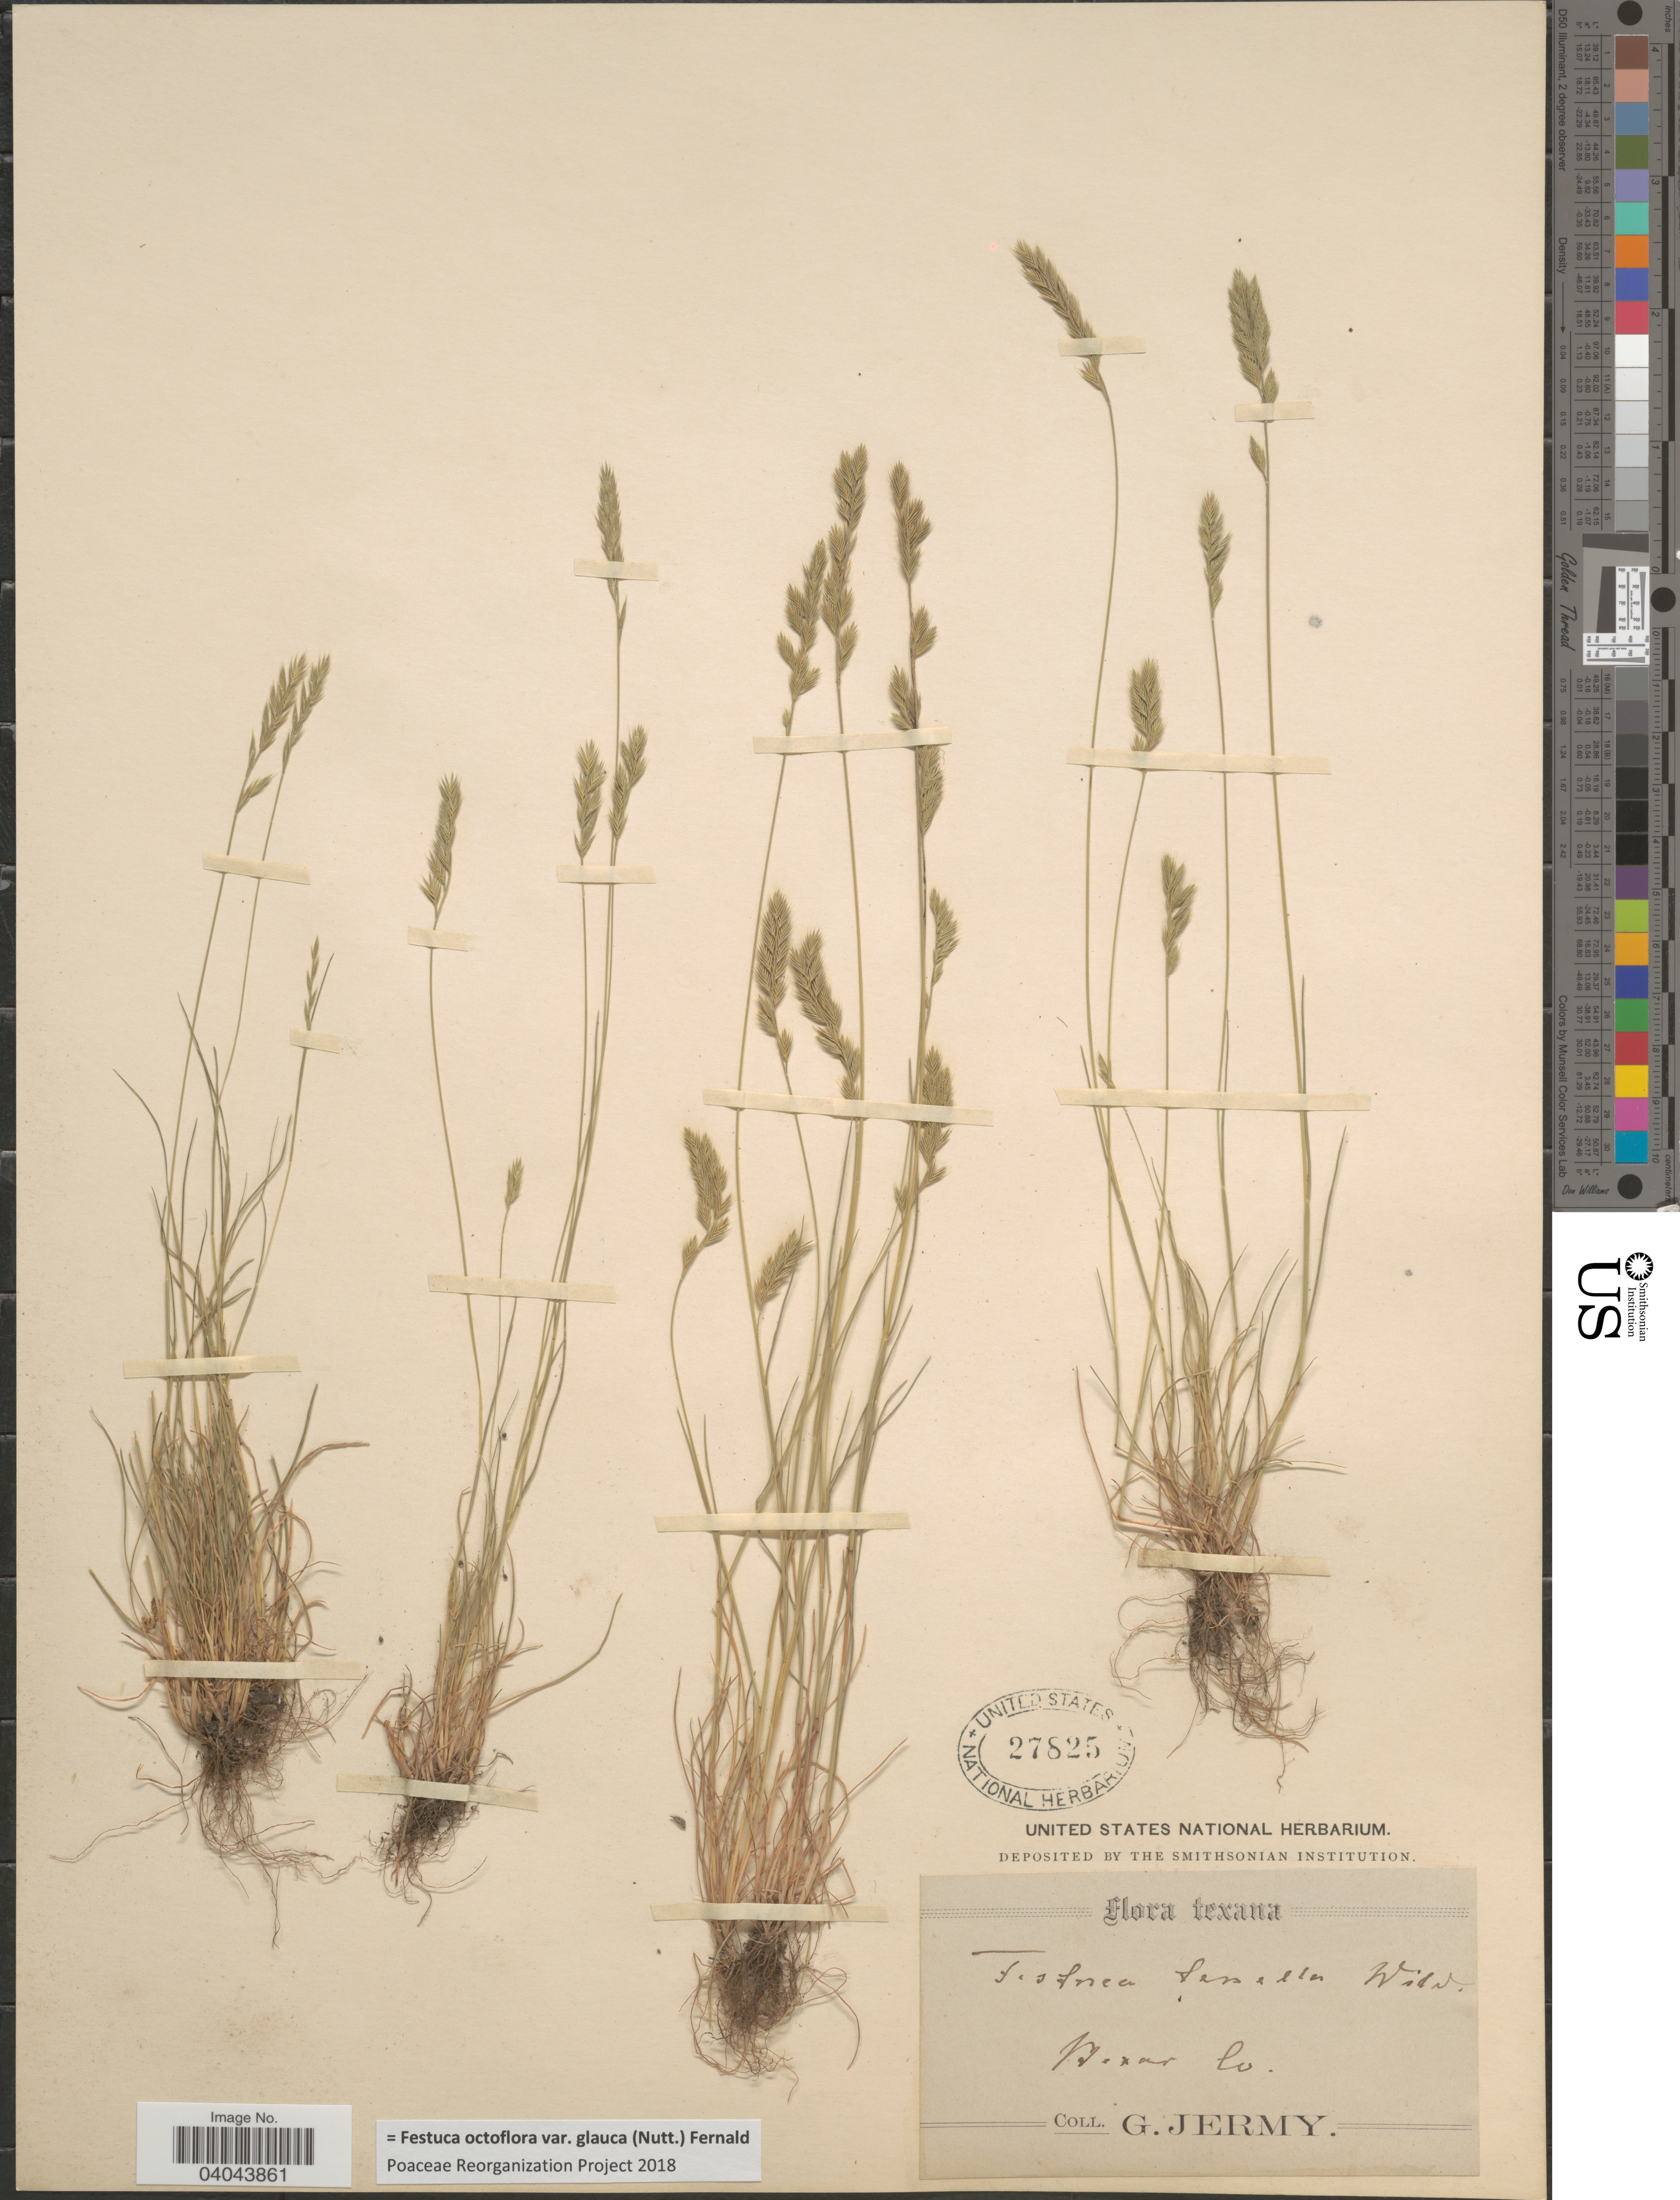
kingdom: Plantae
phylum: Tracheophyta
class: Liliopsida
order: Poales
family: Poaceae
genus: Festuca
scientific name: Festuca octoflora var. glauca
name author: (Nutt.) Fernald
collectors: G. Jermy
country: United States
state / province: Texas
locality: Bexar Co.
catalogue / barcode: US 27825